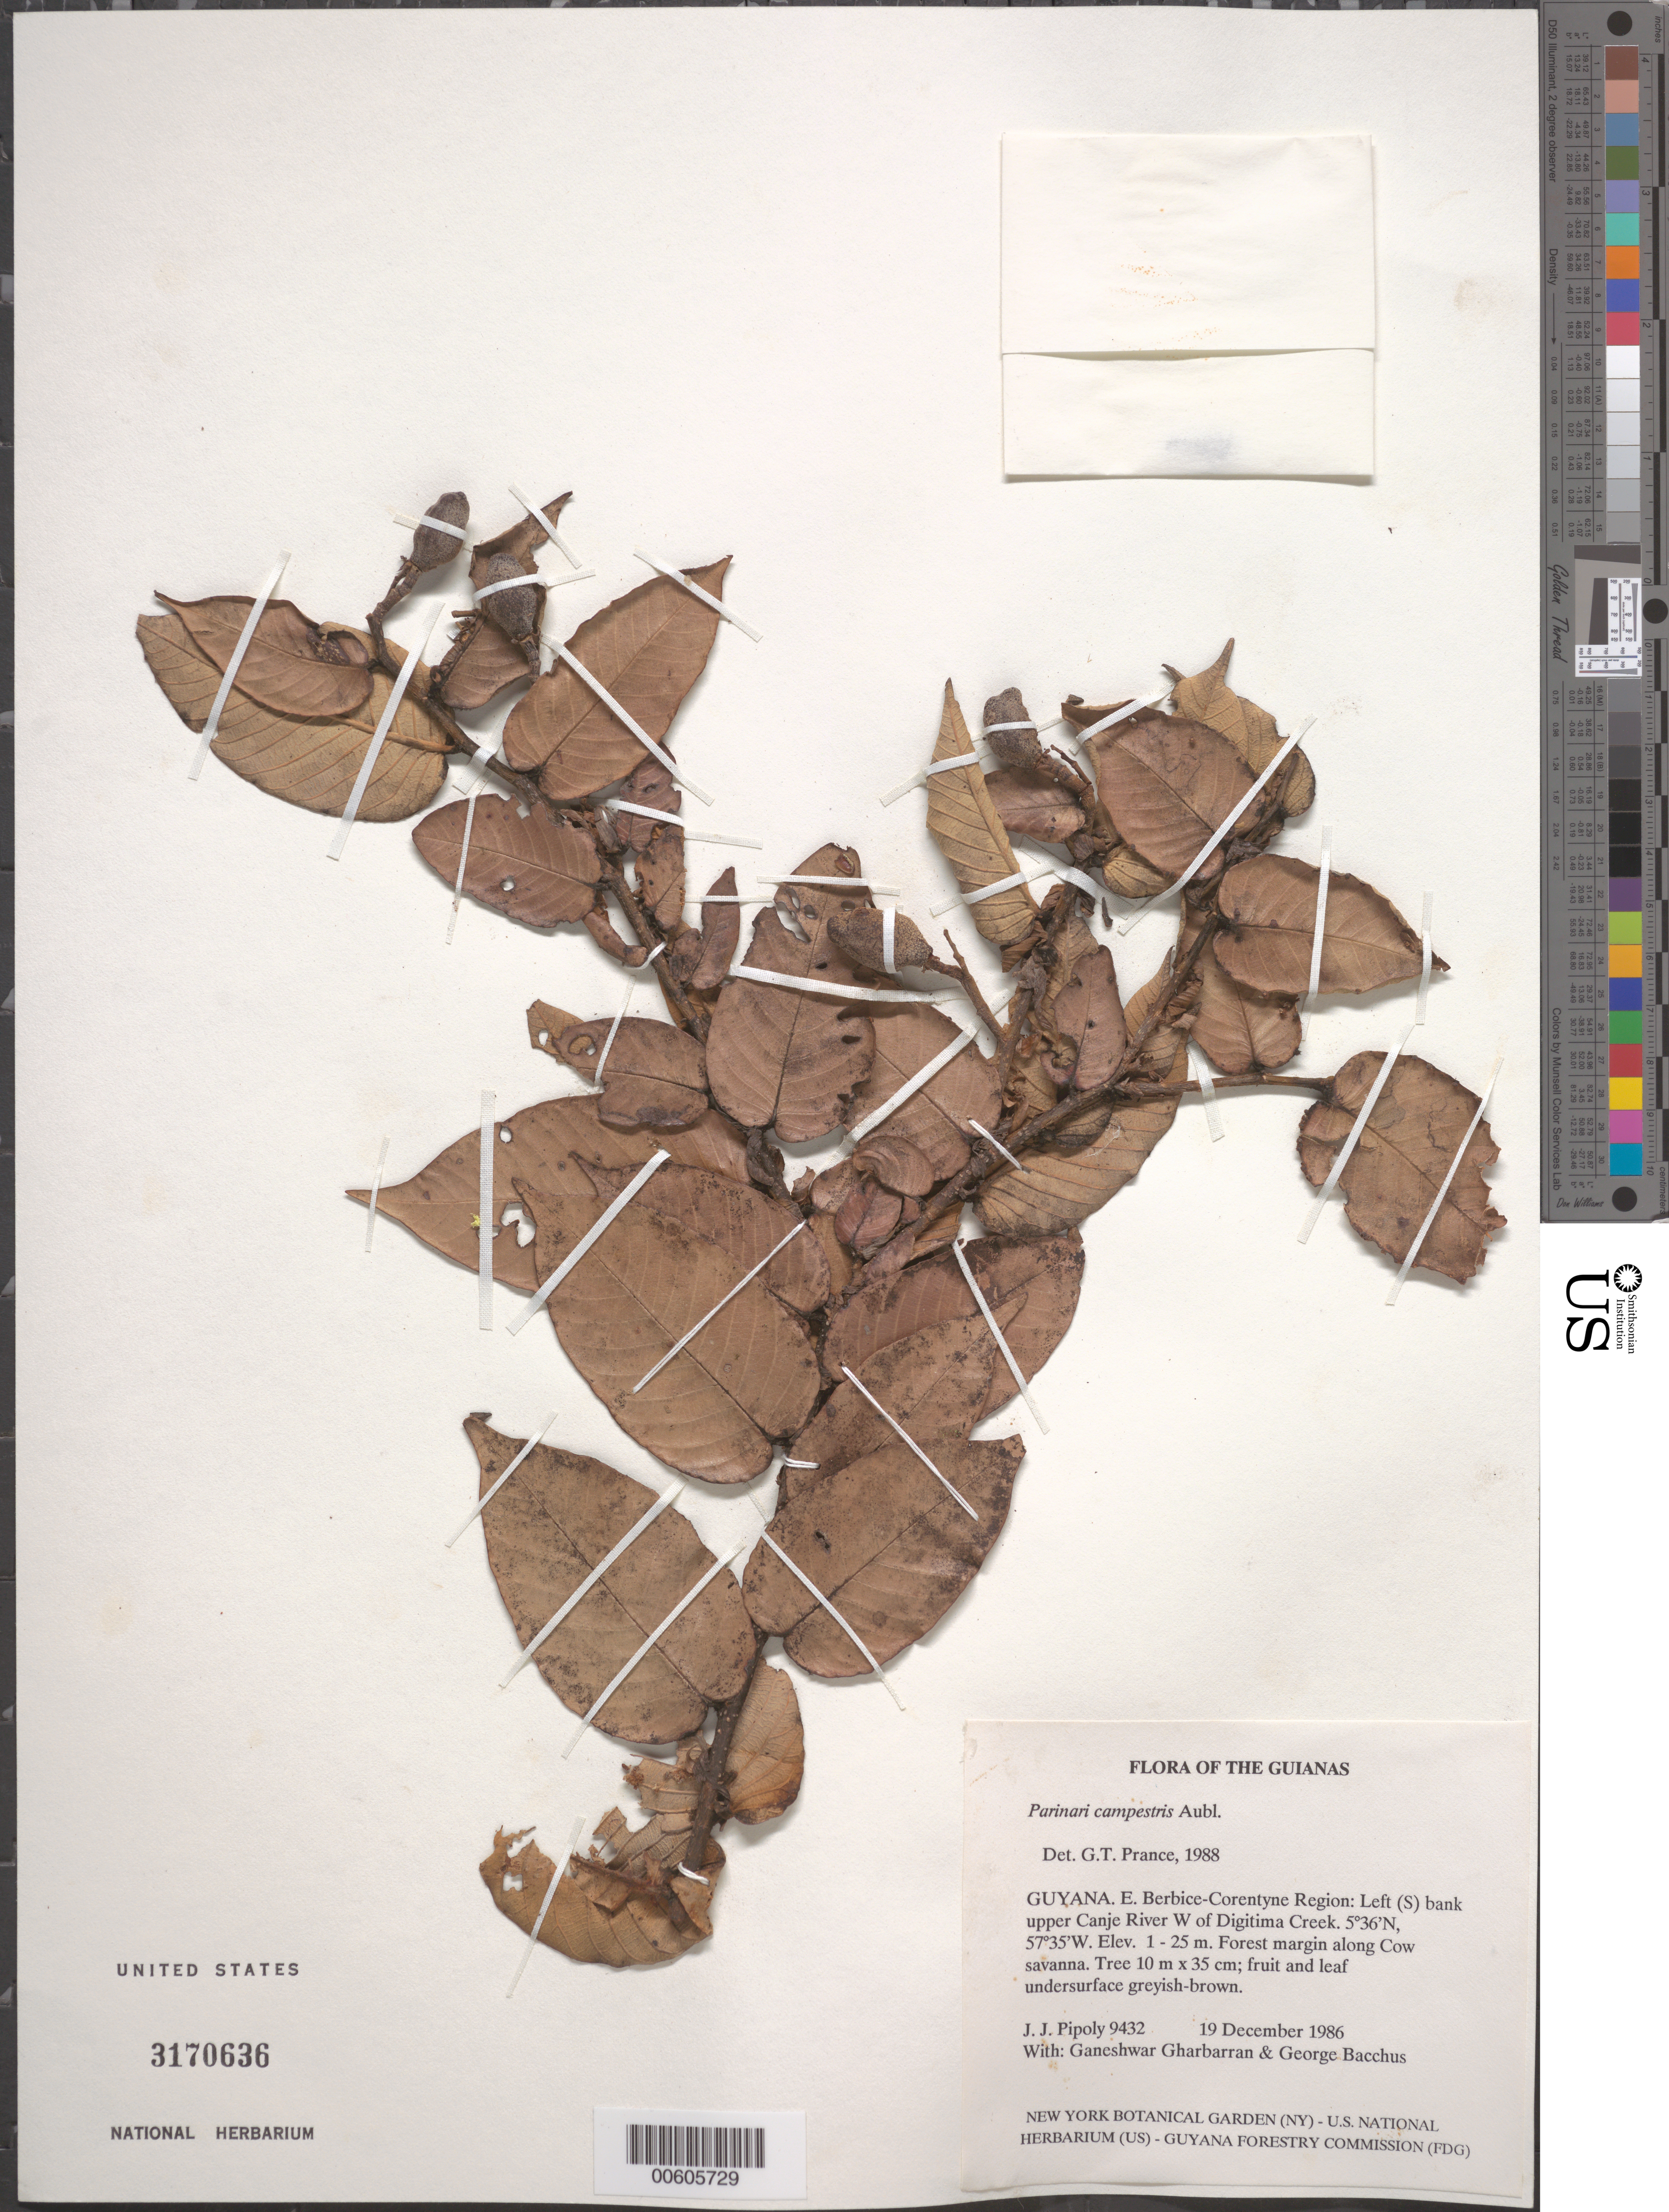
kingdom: Plantae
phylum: Tracheophyta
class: Magnoliopsida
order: Malpighiales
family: Chrysobalanaceae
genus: Parinari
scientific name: Parinari campestris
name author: Aubl.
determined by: Prance, G. T.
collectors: J. J. Pipoly, G. Gharbarran & G. Bacchus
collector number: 9432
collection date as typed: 19 December 1986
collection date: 1986-12-19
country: Guyana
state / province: E. Berbice-Corentyne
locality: Left (S) bank upper Canje River W of Digitima Creek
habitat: Forest margin along Cow savanna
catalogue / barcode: US 3170636